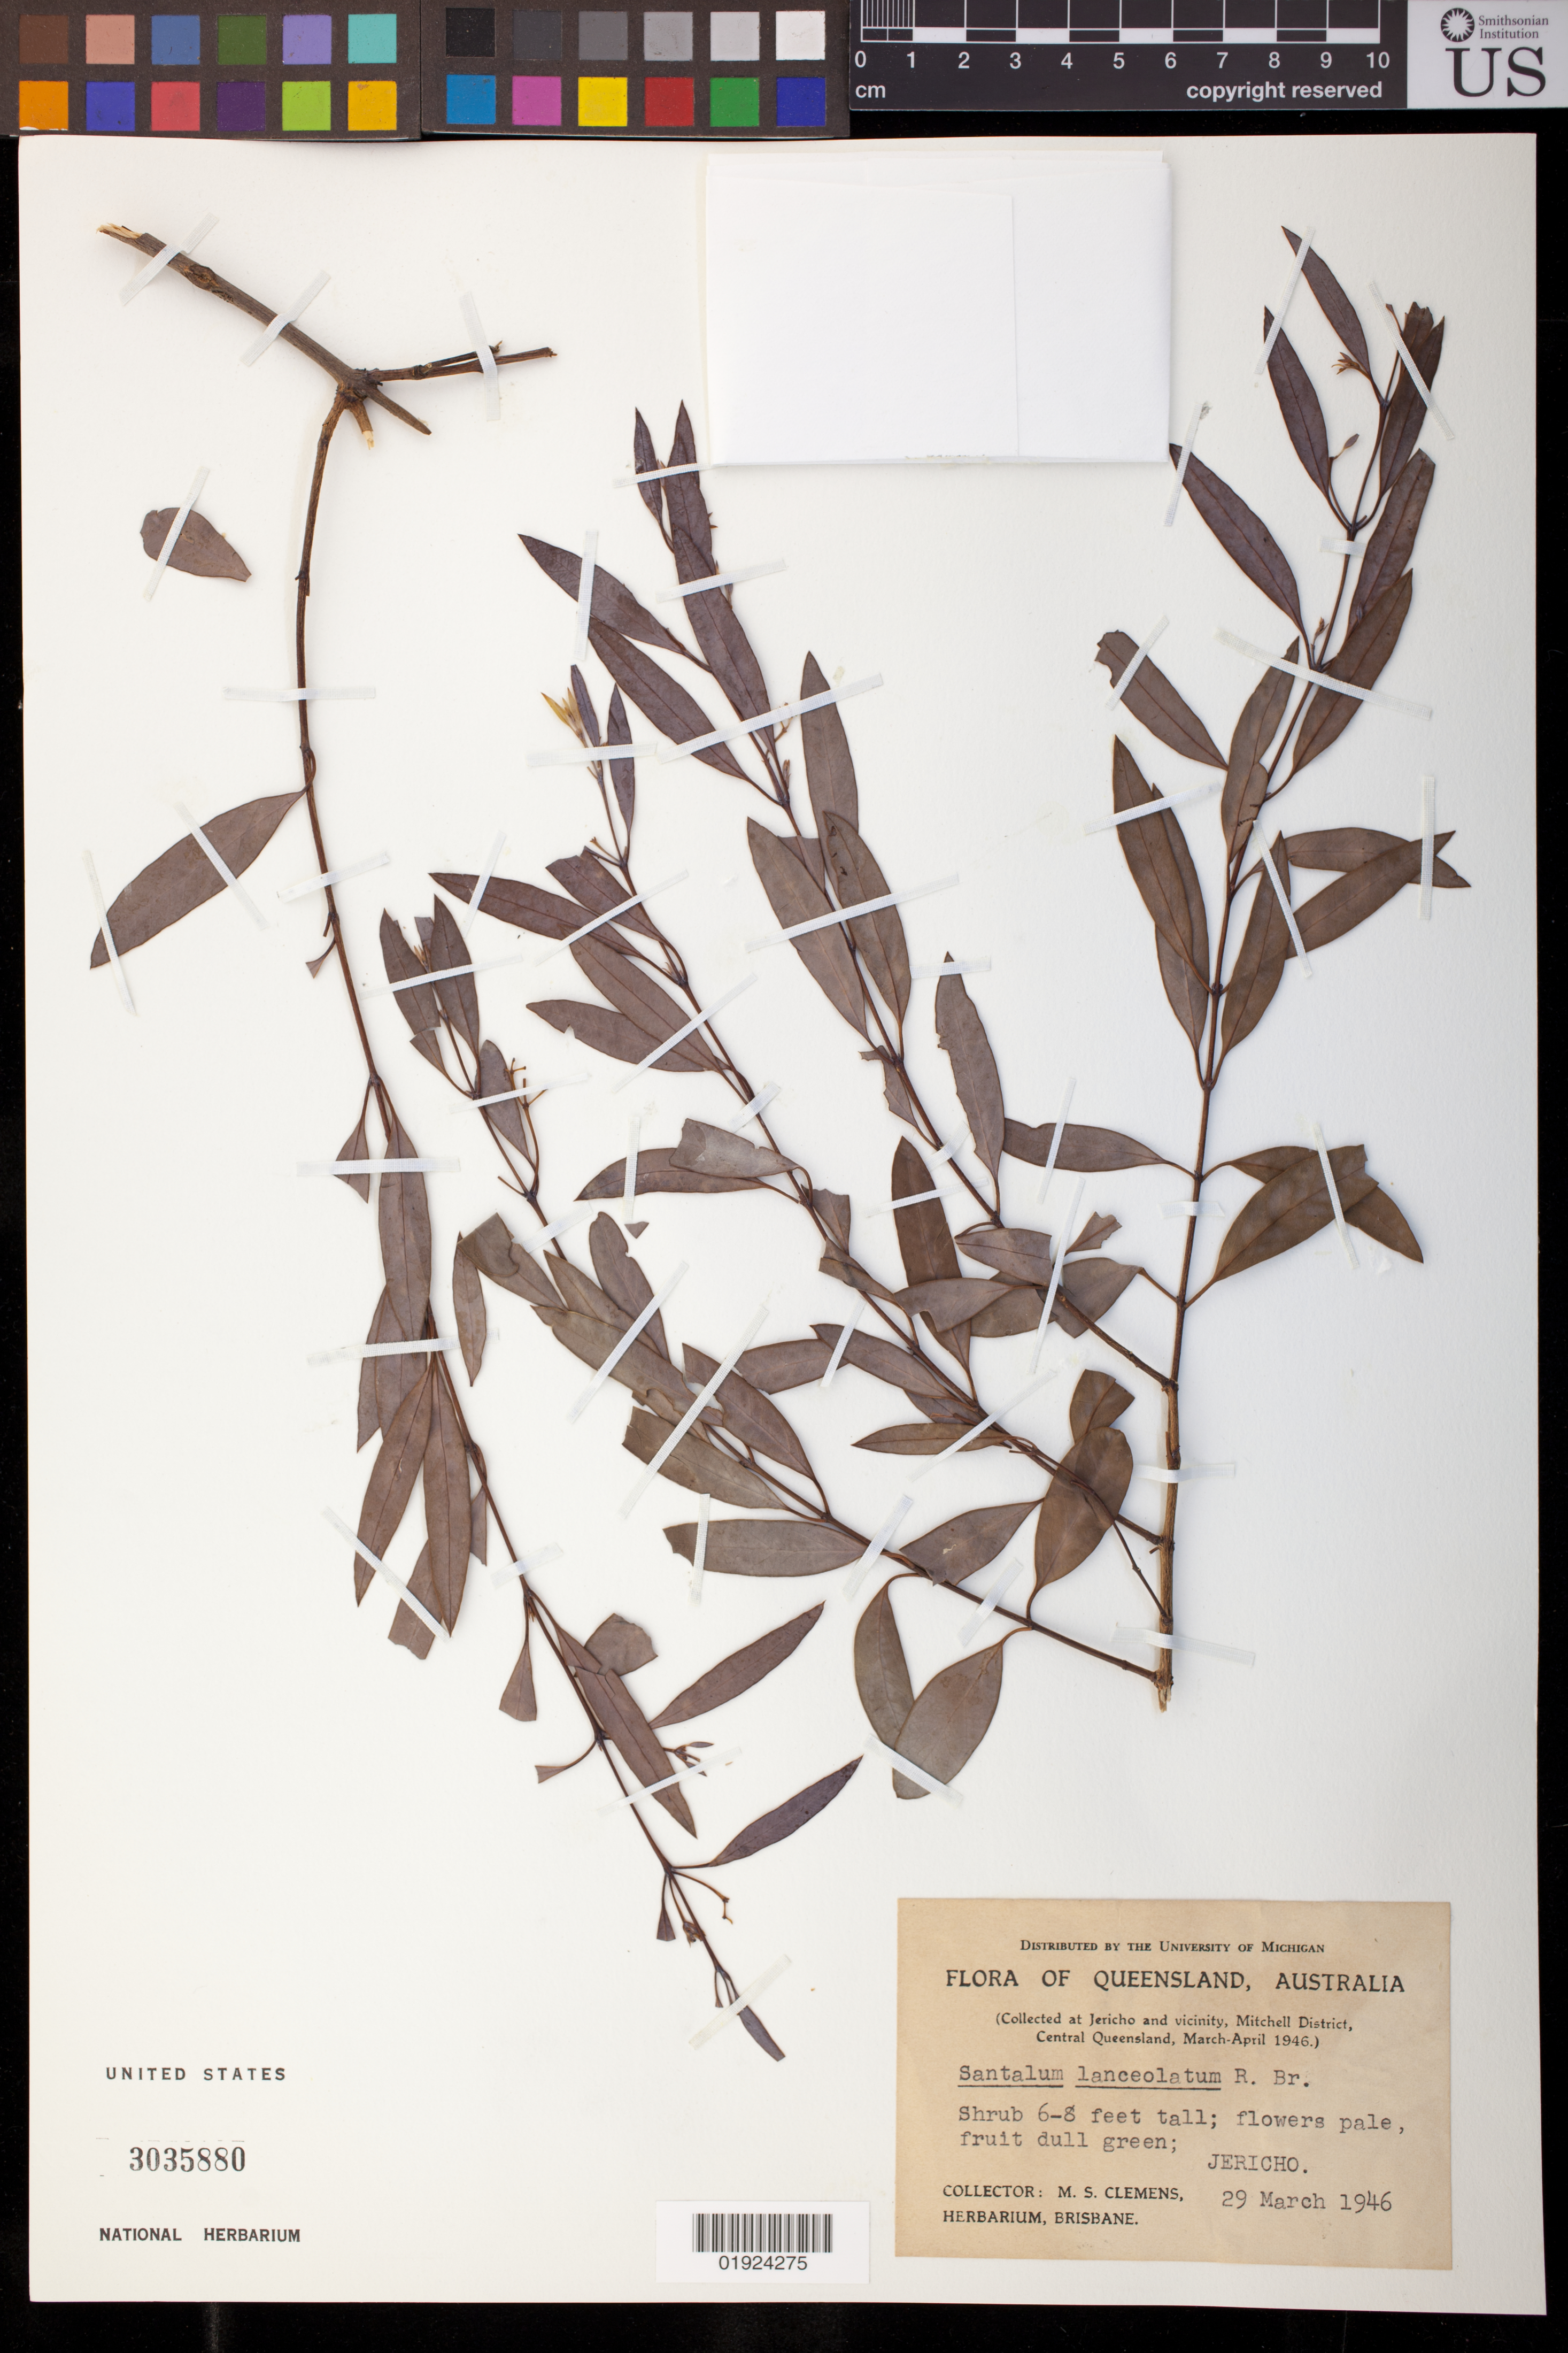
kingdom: Plantae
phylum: Tracheophyta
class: Magnoliopsida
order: Santalales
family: Santalaceae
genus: Santalum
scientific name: Santalum lanceolatum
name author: Schltdl.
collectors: M. S. Clemens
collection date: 1946-03-29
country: Australia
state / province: Queensland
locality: Jericho, Mitchell District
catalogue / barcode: US 3035880